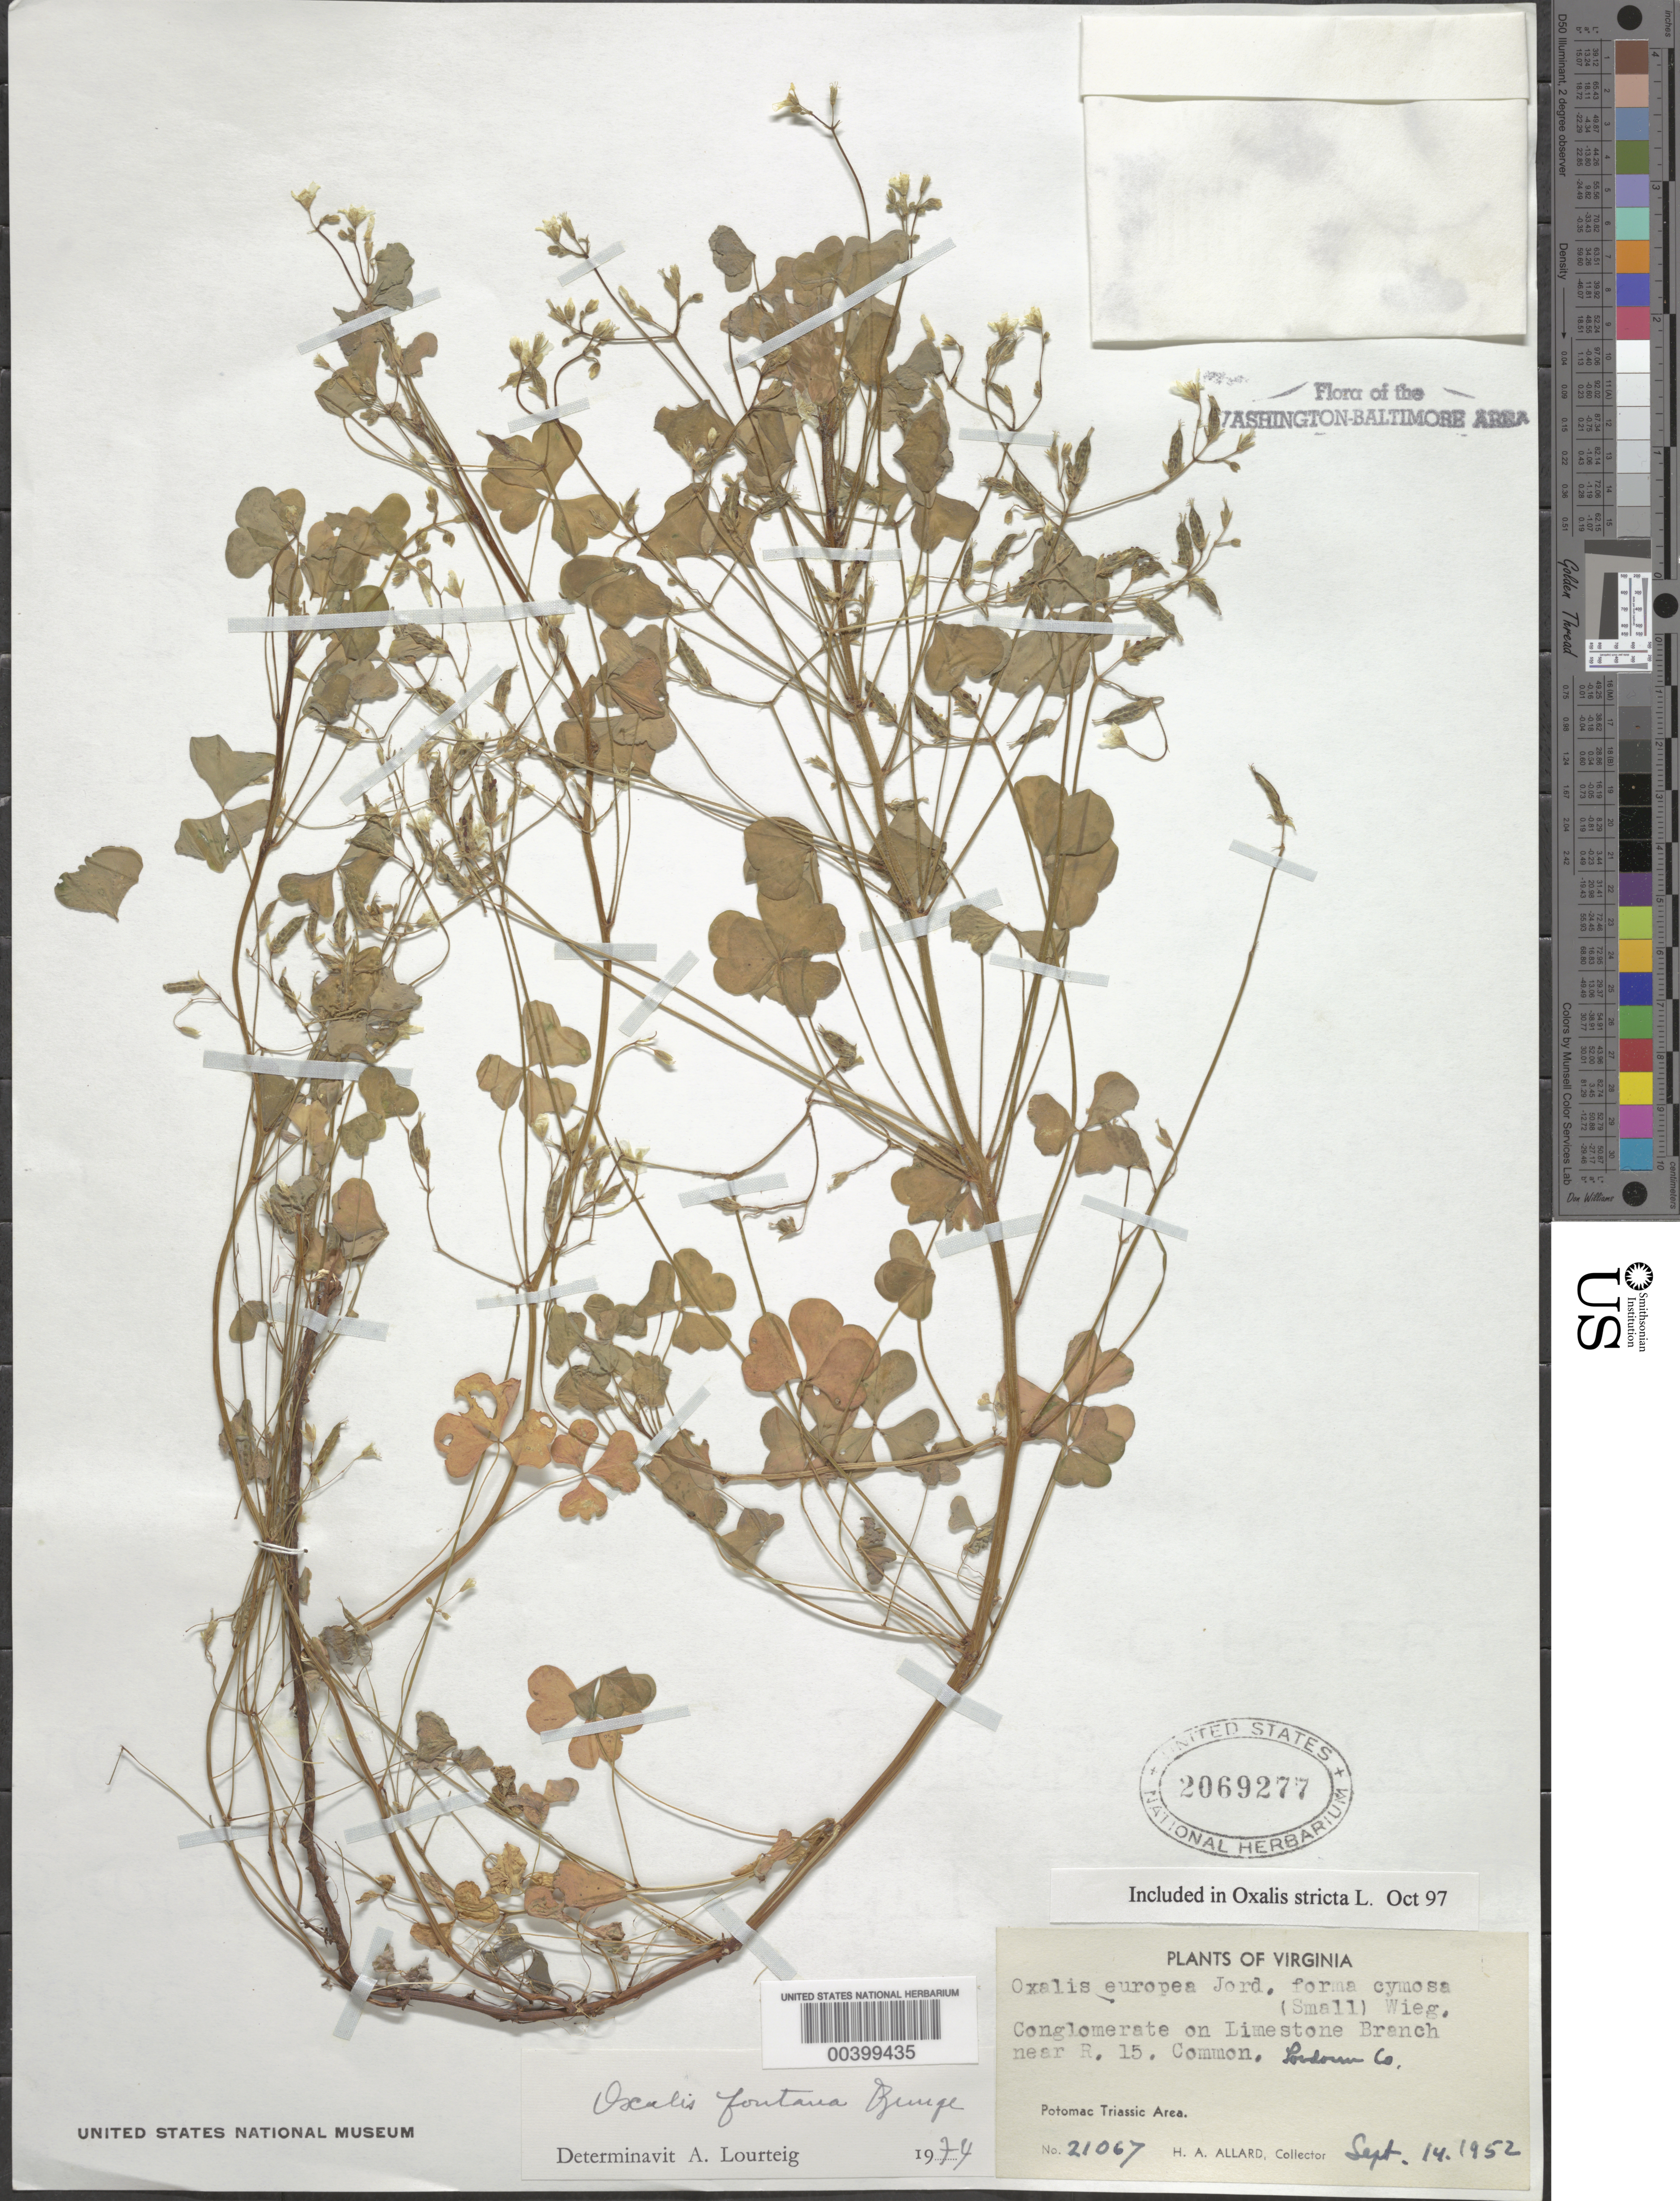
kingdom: Plantae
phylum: Tracheophyta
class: Magnoliopsida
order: Oxalidales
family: Oxalidaceae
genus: Oxalis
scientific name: Oxalis stricta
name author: L.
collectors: H. A. Allard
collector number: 21067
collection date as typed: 14 Sep 1952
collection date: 1952-09-14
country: United States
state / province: Virginia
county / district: Loudoun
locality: Limestone Branch, Route 15 Bull Run Mts.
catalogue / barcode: US 2069277